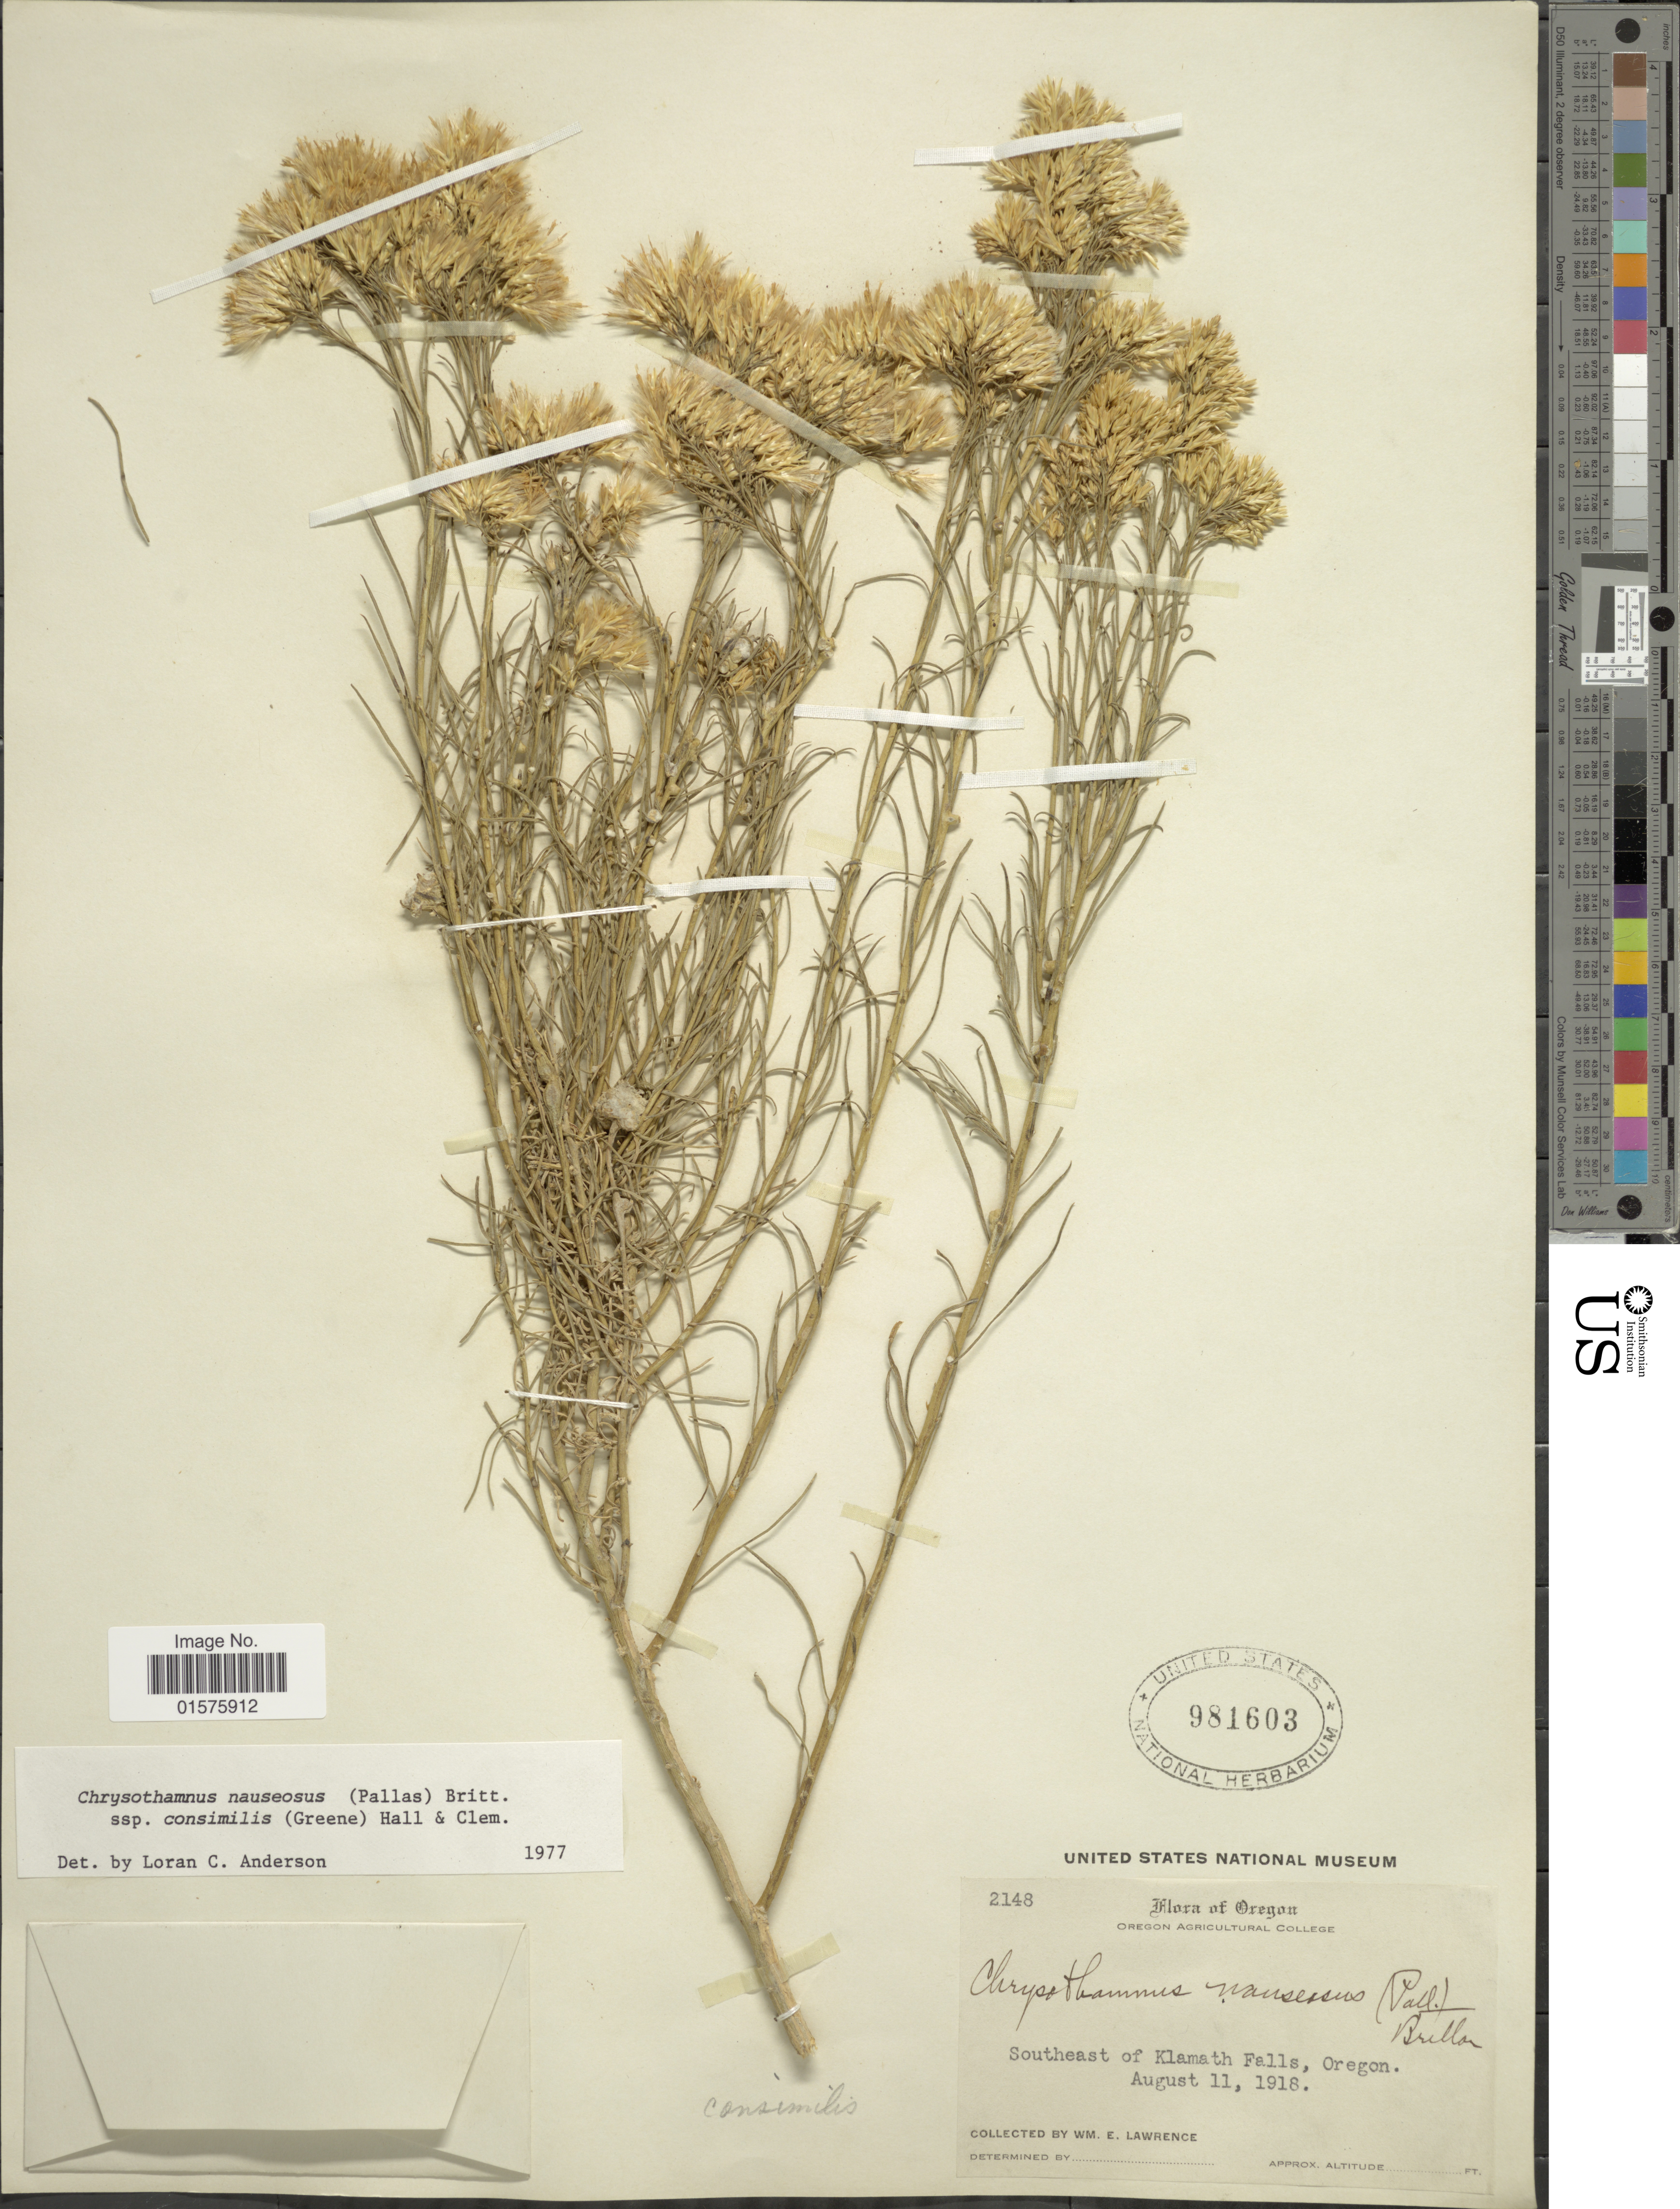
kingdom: Plantae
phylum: Tracheophyta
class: Magnoliopsida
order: Asterales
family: Asteraceae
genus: Ericameria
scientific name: Ericameria nauseosa var. oreophila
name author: (A. Nelson) G.L. Nesom & G.I. Baird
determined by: Urbatsch, Lowell E., Curator (LSU), Louisiana State University (UNITED STATES)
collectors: W. Lawrence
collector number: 2148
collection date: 1918-08-11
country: United States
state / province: Oregon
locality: Southeast of Klamath Falls.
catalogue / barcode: US 981603